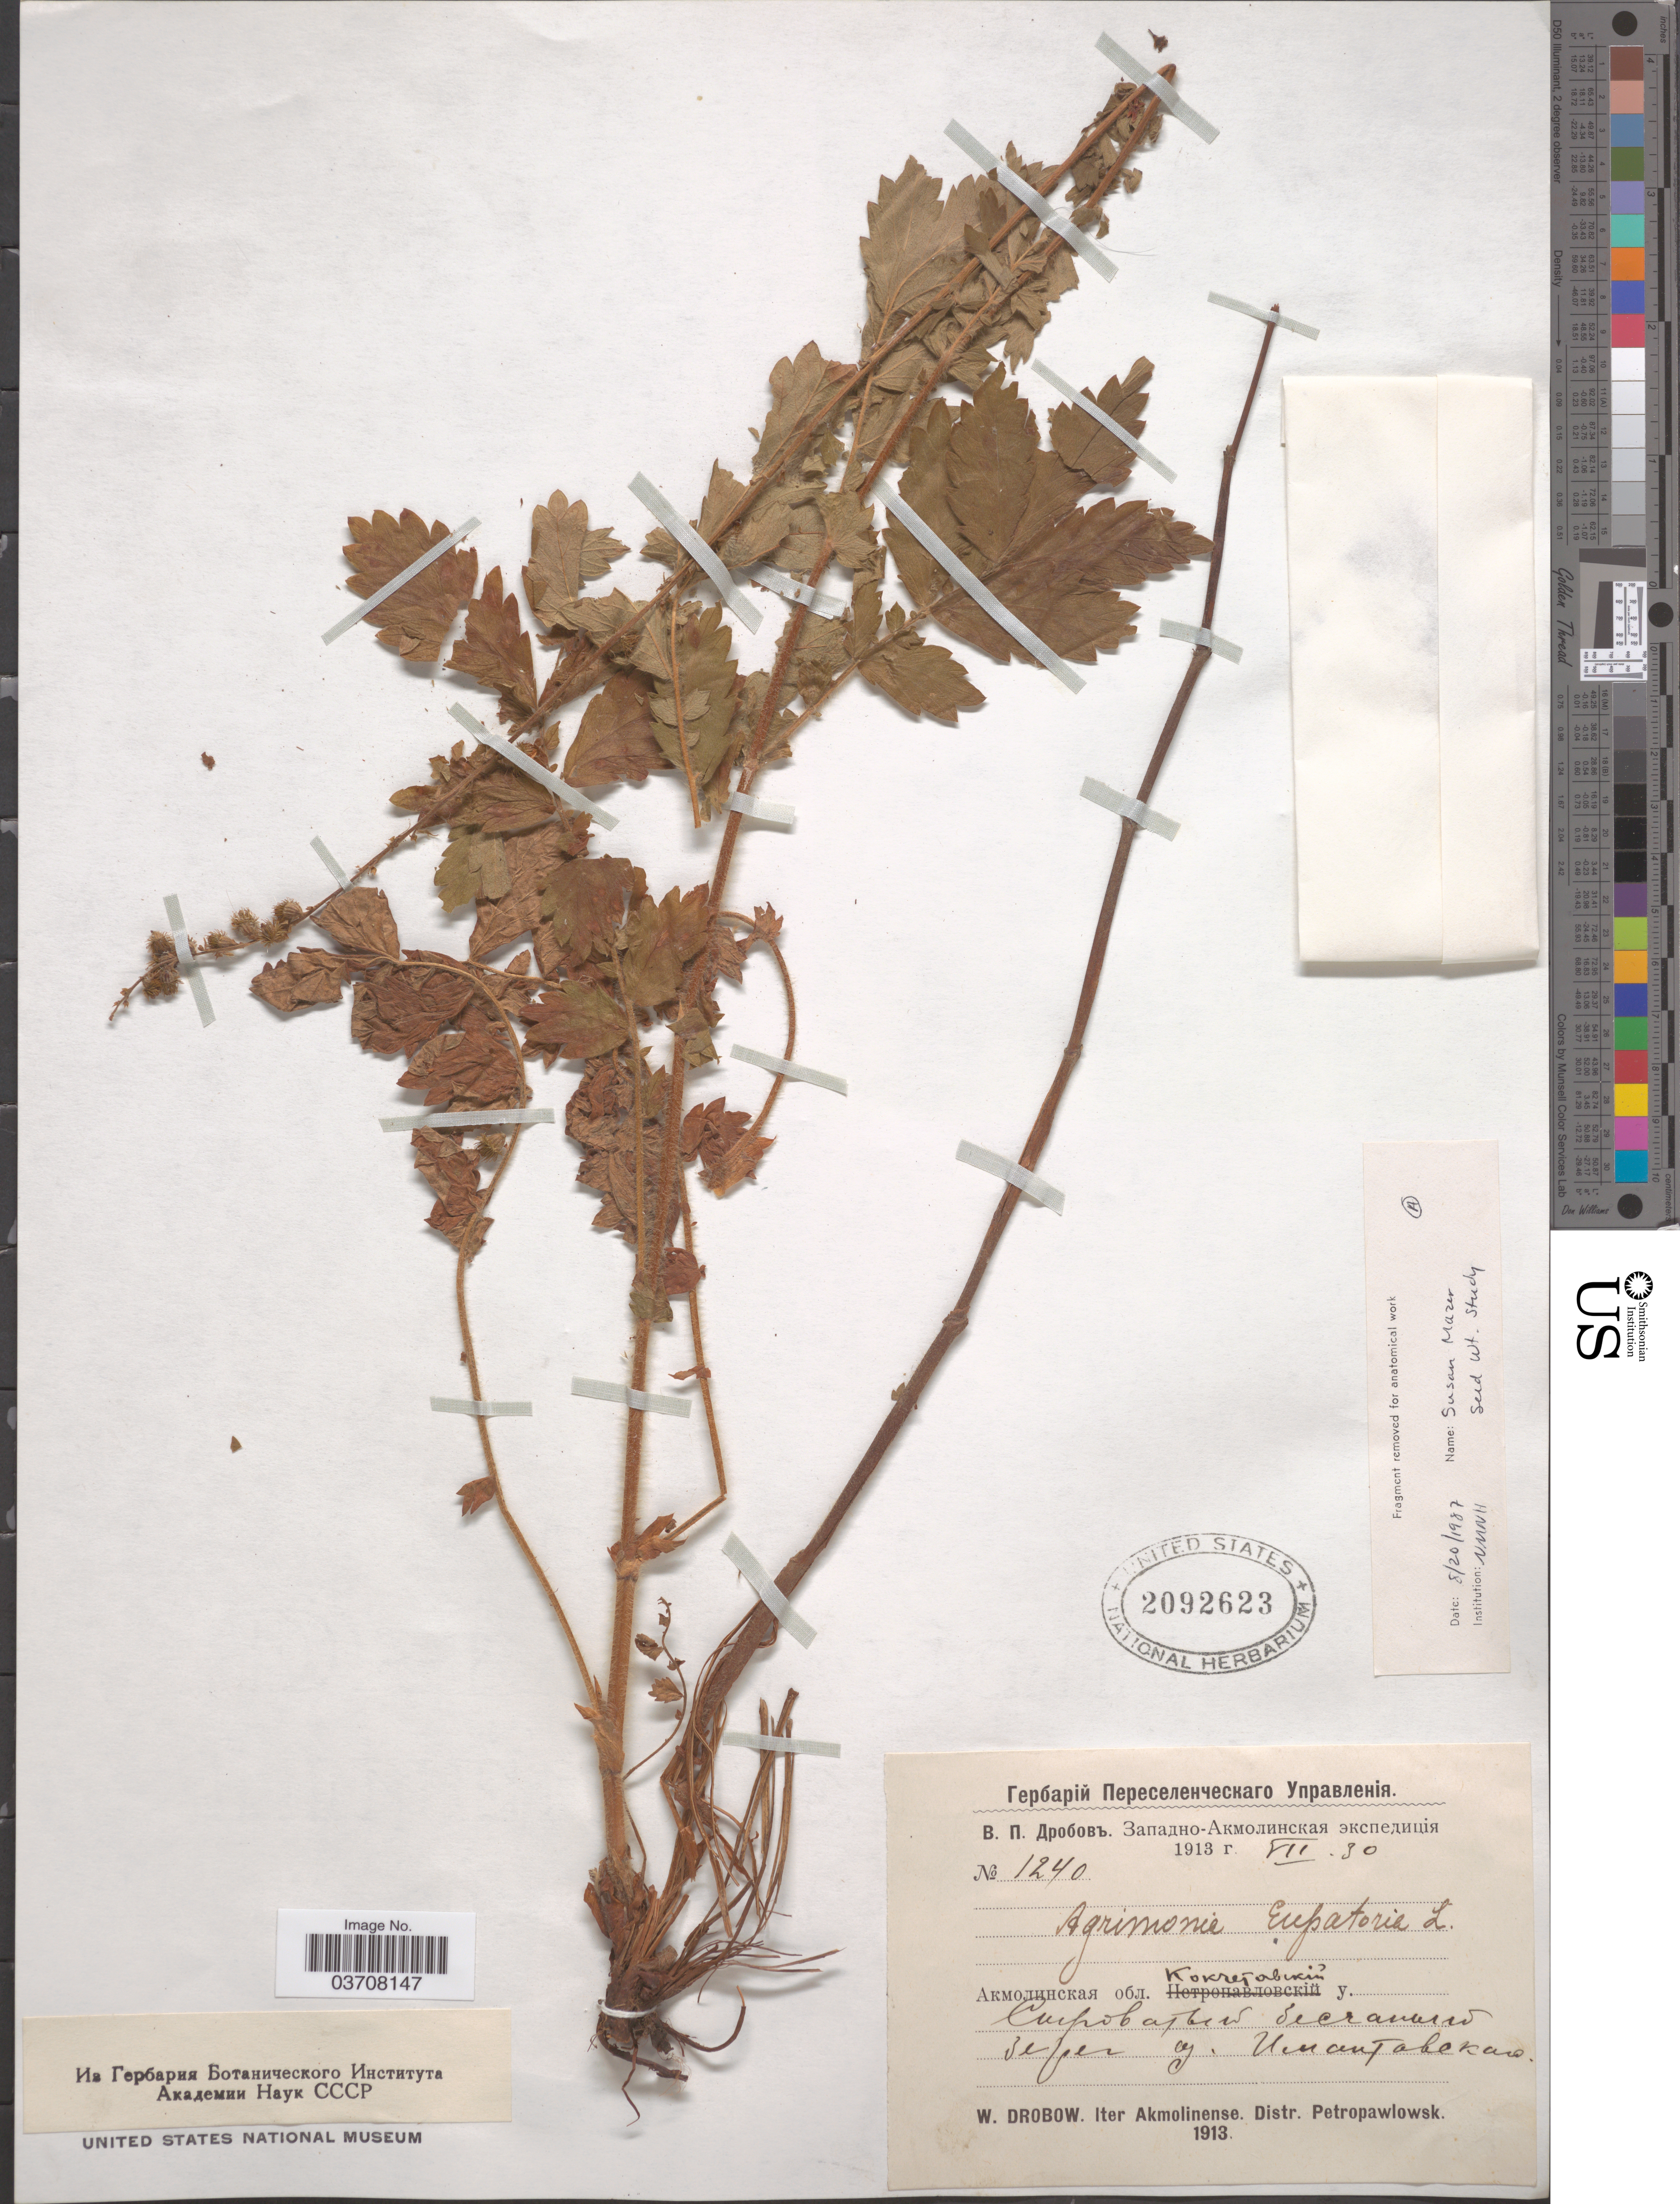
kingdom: Plantae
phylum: Tracheophyta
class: Magnoliopsida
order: Rosales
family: Rosaceae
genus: Agrimonia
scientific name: Agrimonia eupatoria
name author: L.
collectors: W. Drobow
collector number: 1240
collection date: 1913-07-30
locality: X Iter Akmolinnese. Distr. Petropawlowsk.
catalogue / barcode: US 2092623